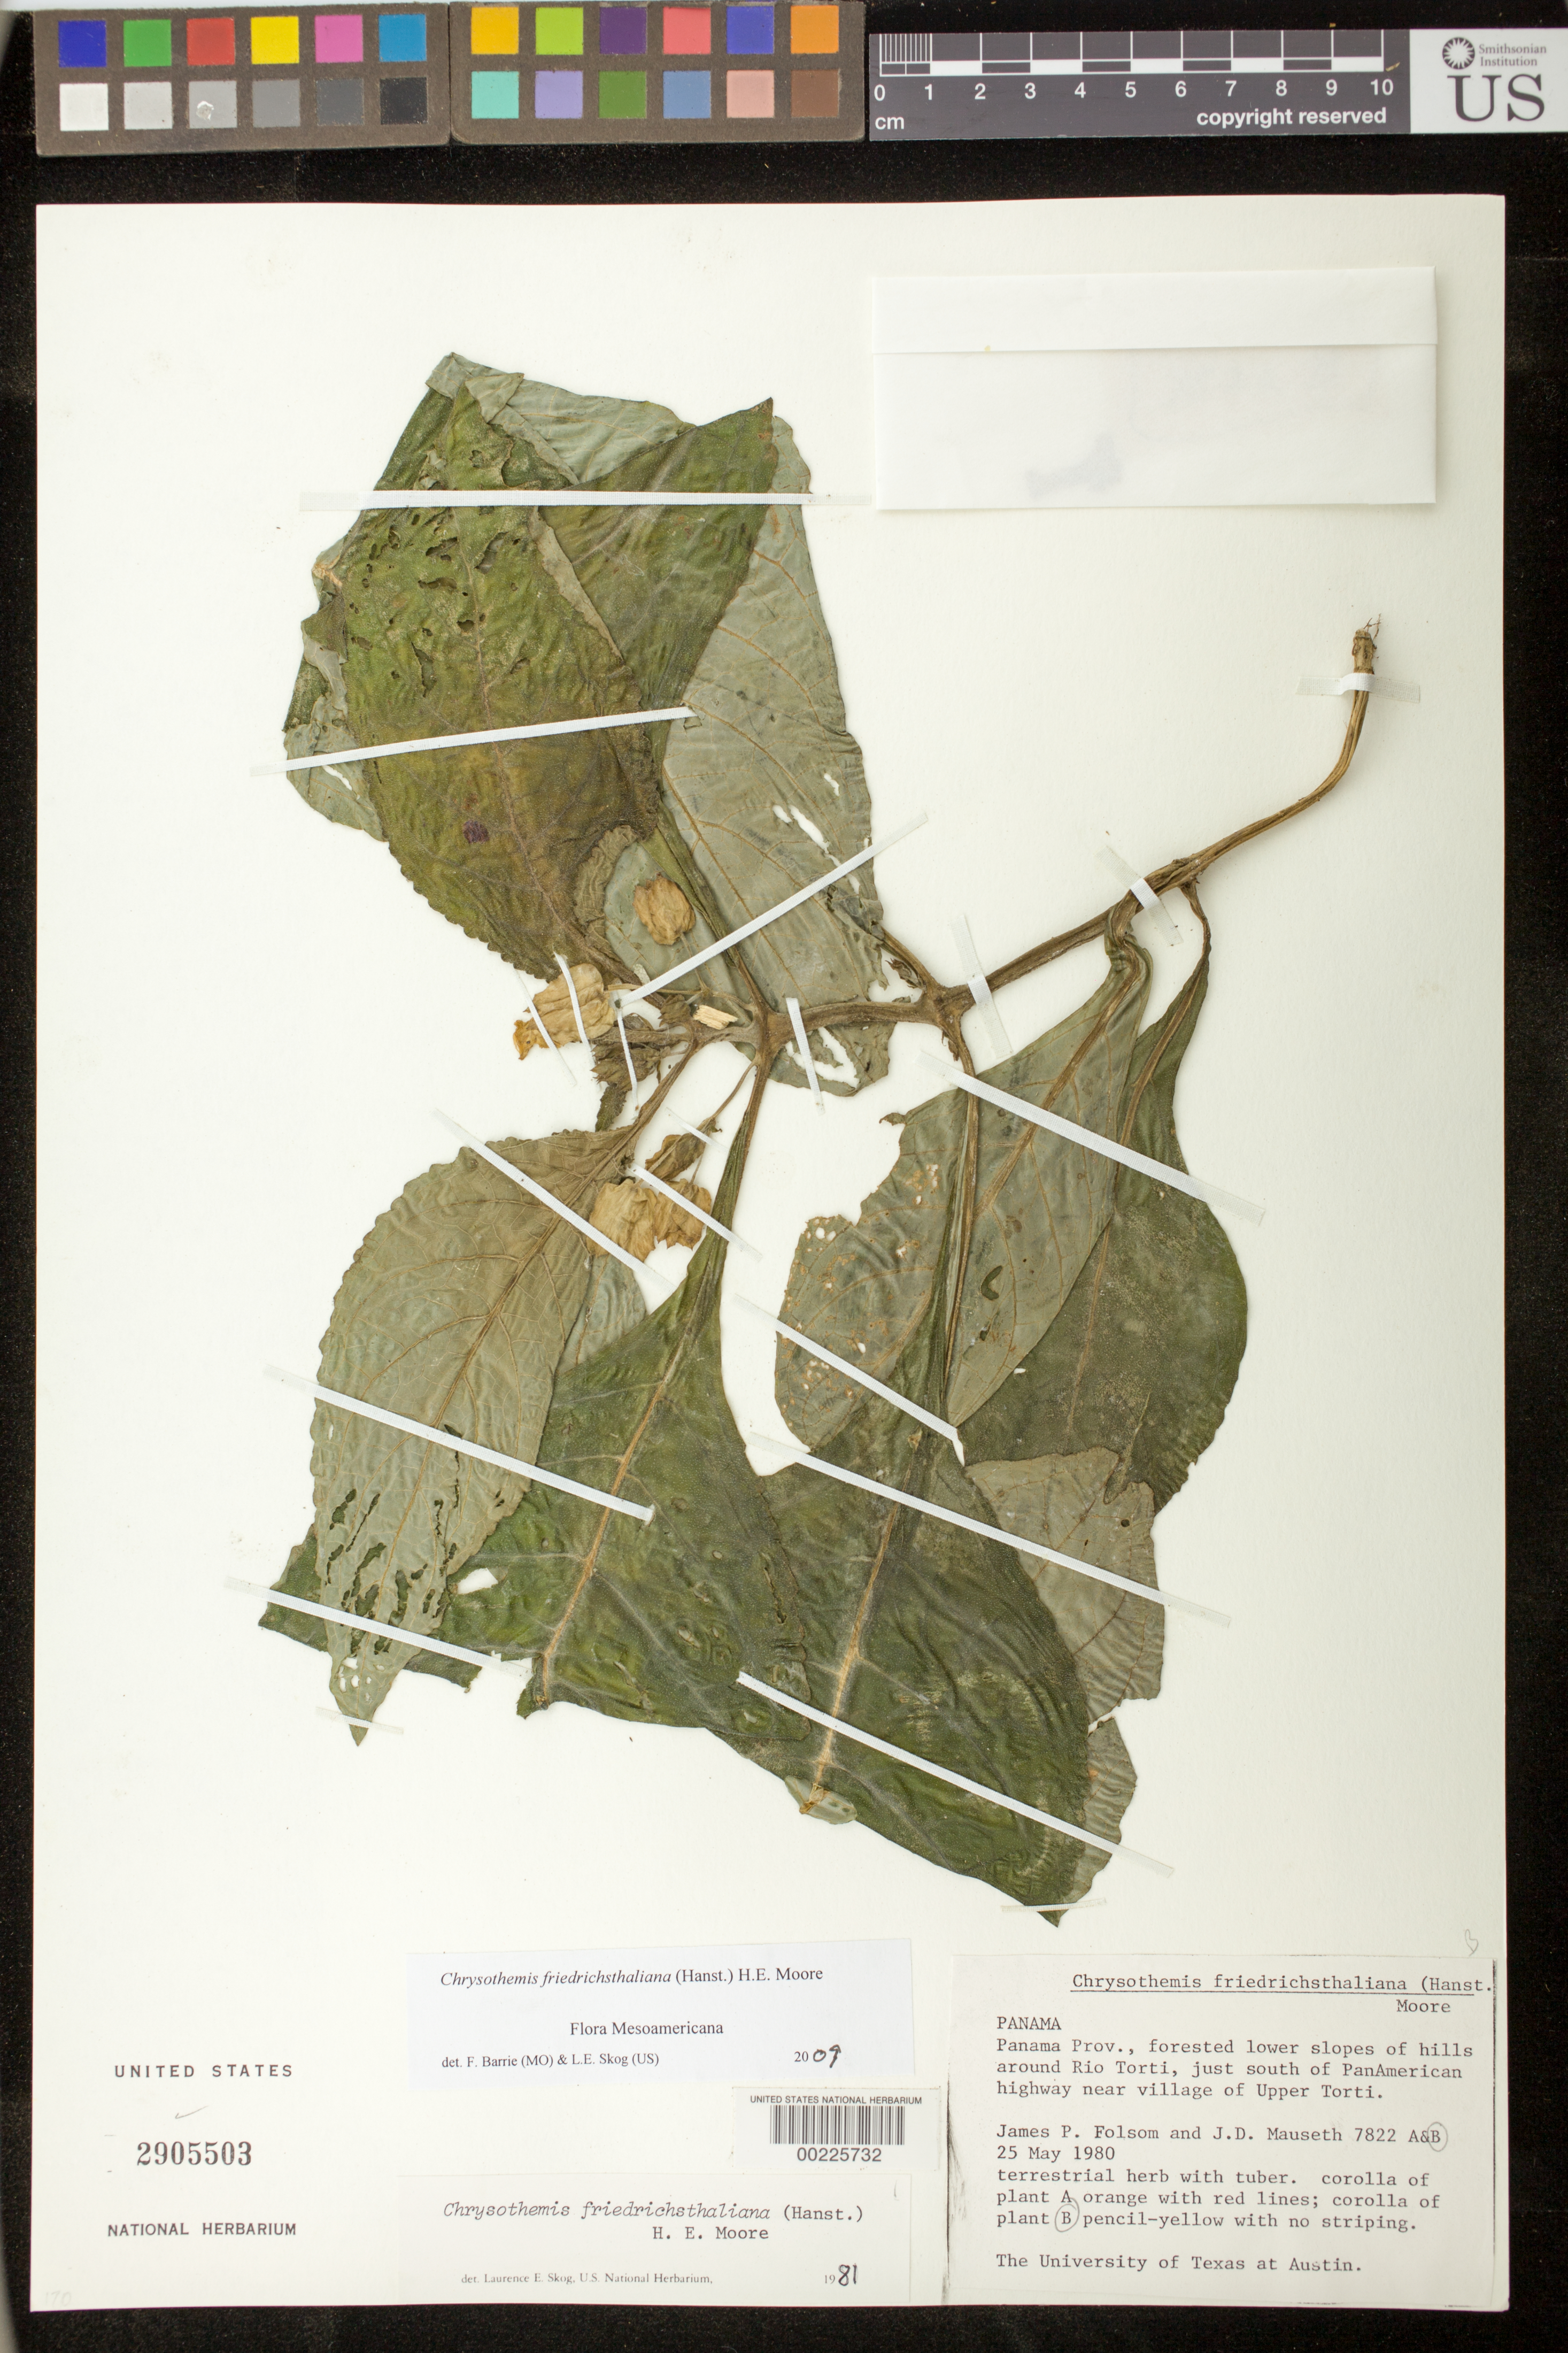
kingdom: Plantae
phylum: Tracheophyta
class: Magnoliopsida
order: Lamiales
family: Gesneriaceae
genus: Chrysothemis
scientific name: Chrysothemis friedrichsthaliana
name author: (Hanst.) H.E. Moore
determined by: Skog, Laurence E.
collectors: J. P. Folsom & J. Mauseth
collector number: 7822 B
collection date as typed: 25 May 1980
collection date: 1980-05-25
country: Panama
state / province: Panamá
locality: Around Rio Torti, forested lower slopes of hills around Rio Torti, just south of PanAmerican highway near village of Upper Torti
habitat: Forested lower slopes of hills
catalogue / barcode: US 2905503